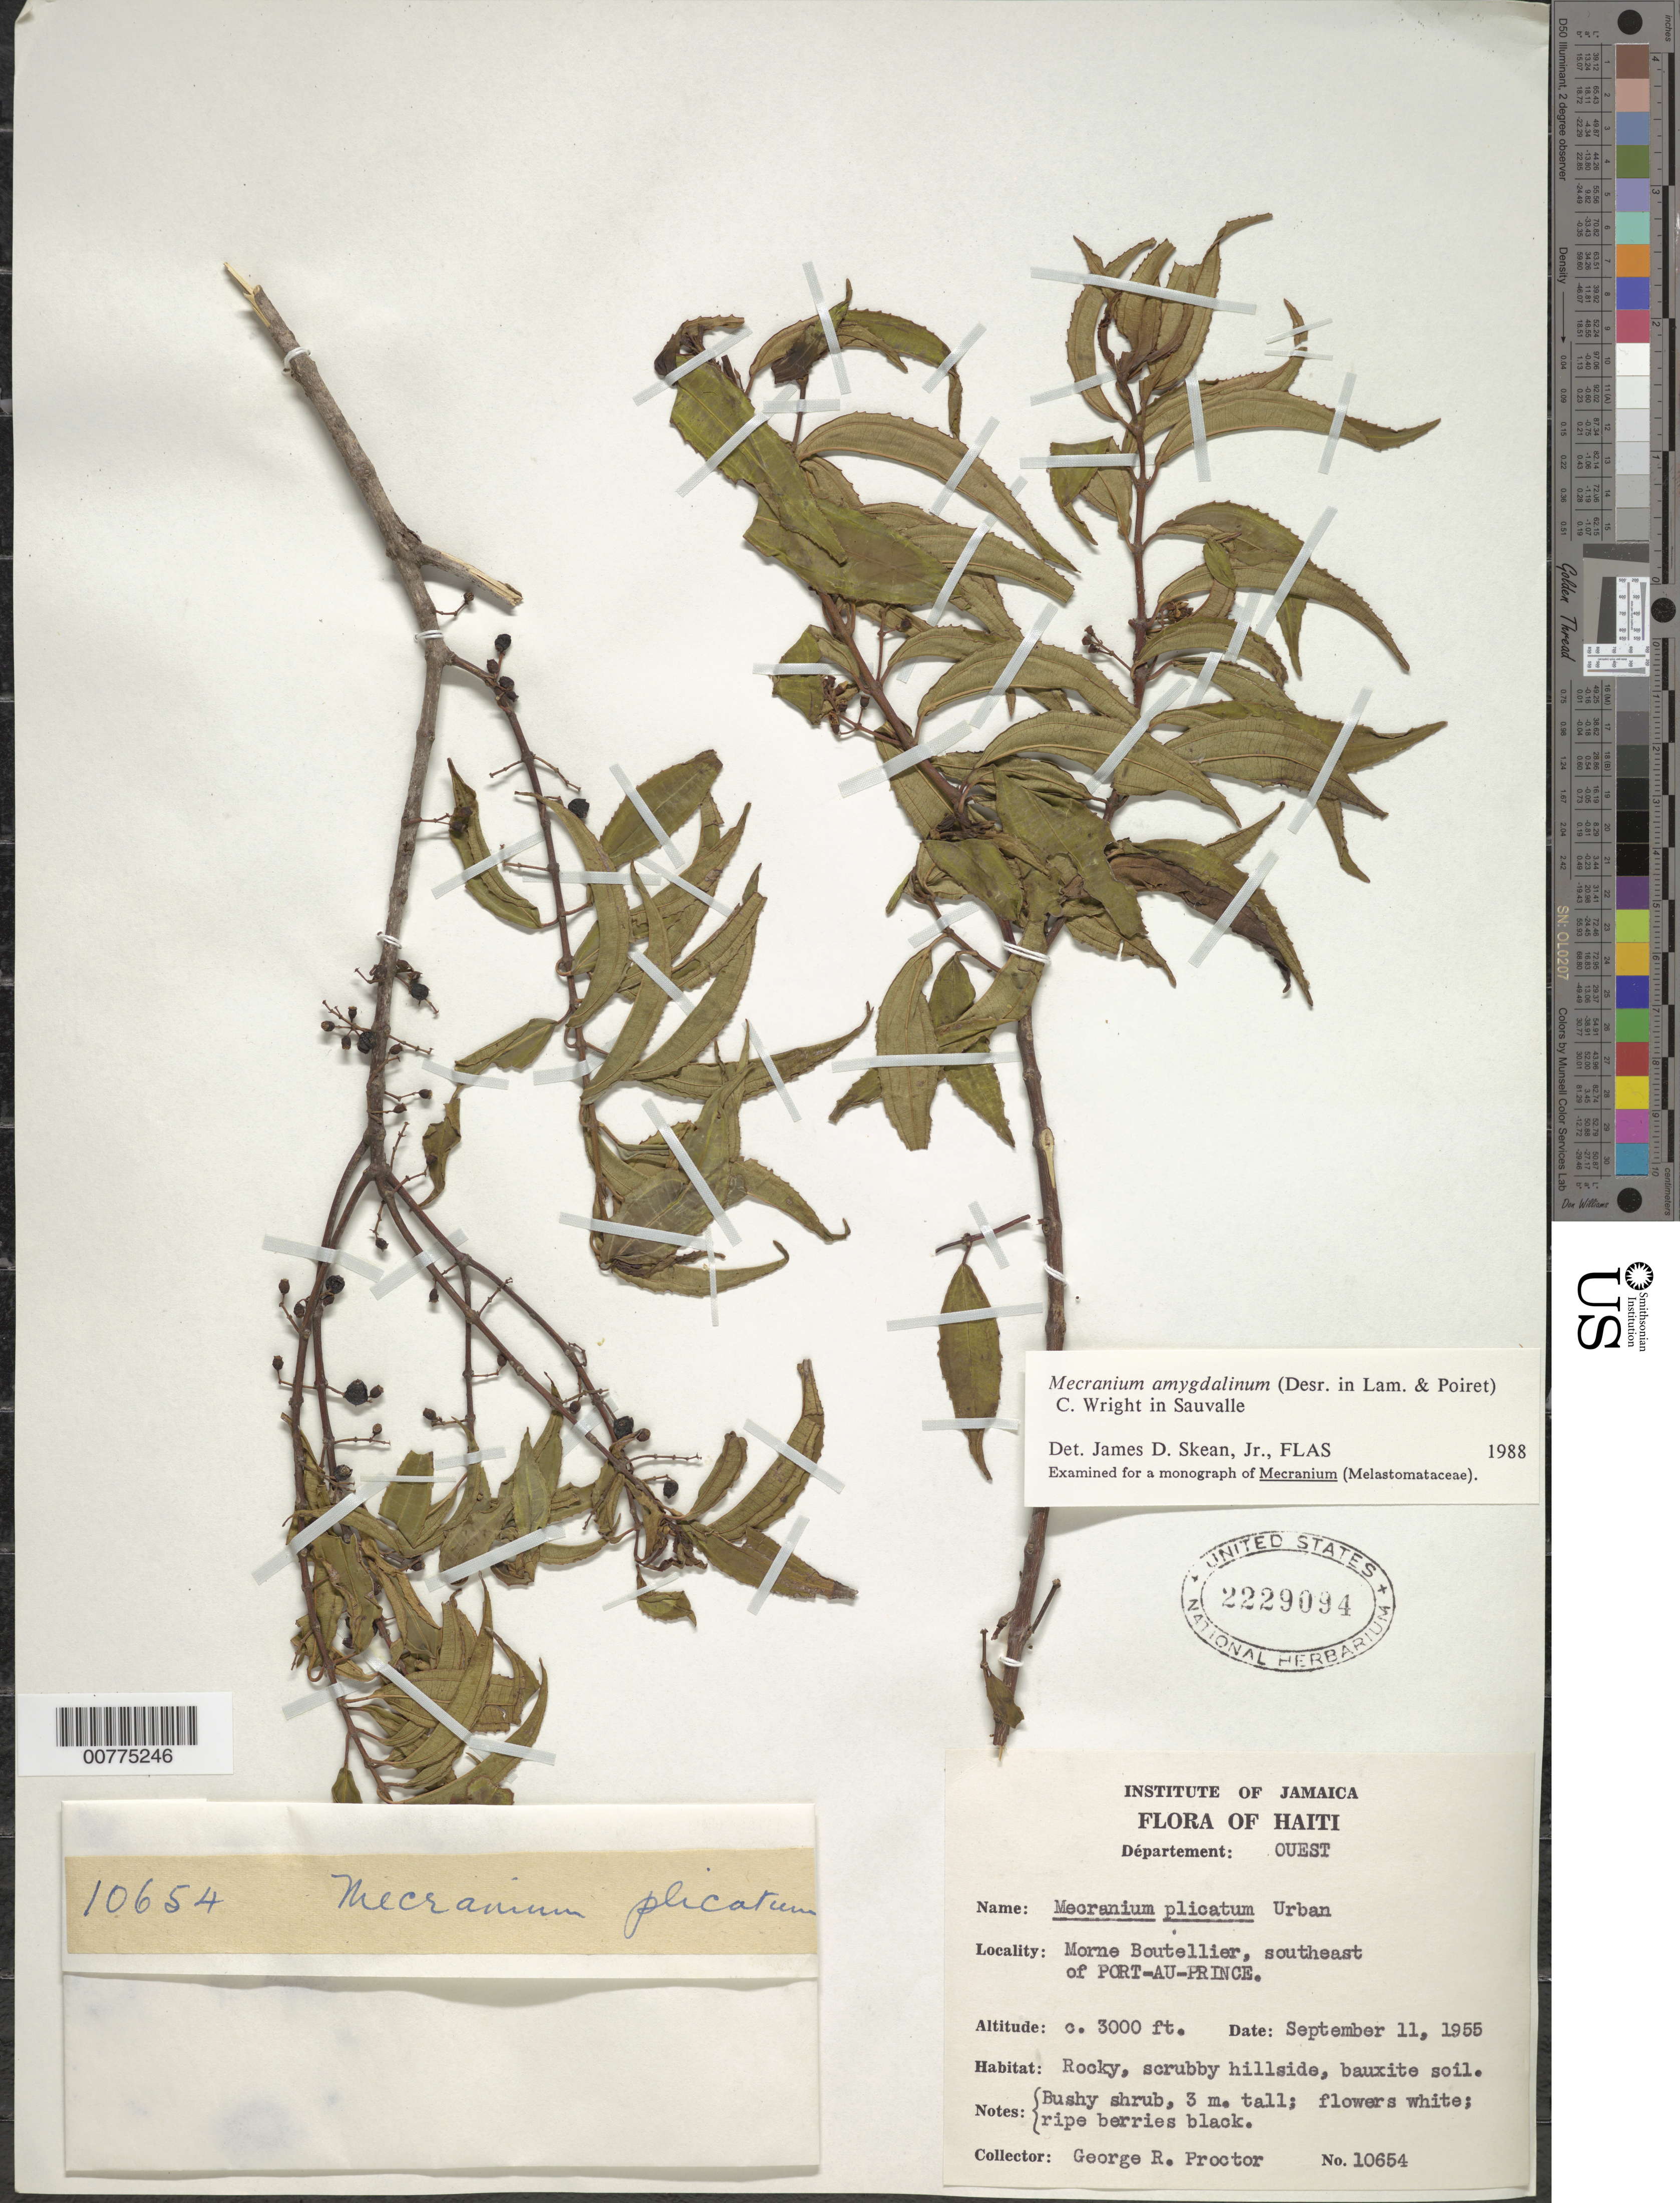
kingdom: Plantae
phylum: Tracheophyta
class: Magnoliopsida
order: Myrtales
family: Melastomataceae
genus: Mecranium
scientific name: Mecranium amygdalinum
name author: (Desr.) C. Wright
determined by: Skean, J. D., Jr.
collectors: G. R. Proctor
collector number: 10654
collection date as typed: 11 Sep 1955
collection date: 1955-09-11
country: Haiti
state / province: Ouest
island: Hispaniola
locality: Morne Bautellier, southeast of Port-au-Prince.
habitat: Rocky, scrubby hillside, bauxite soil.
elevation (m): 914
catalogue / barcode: US 2229094